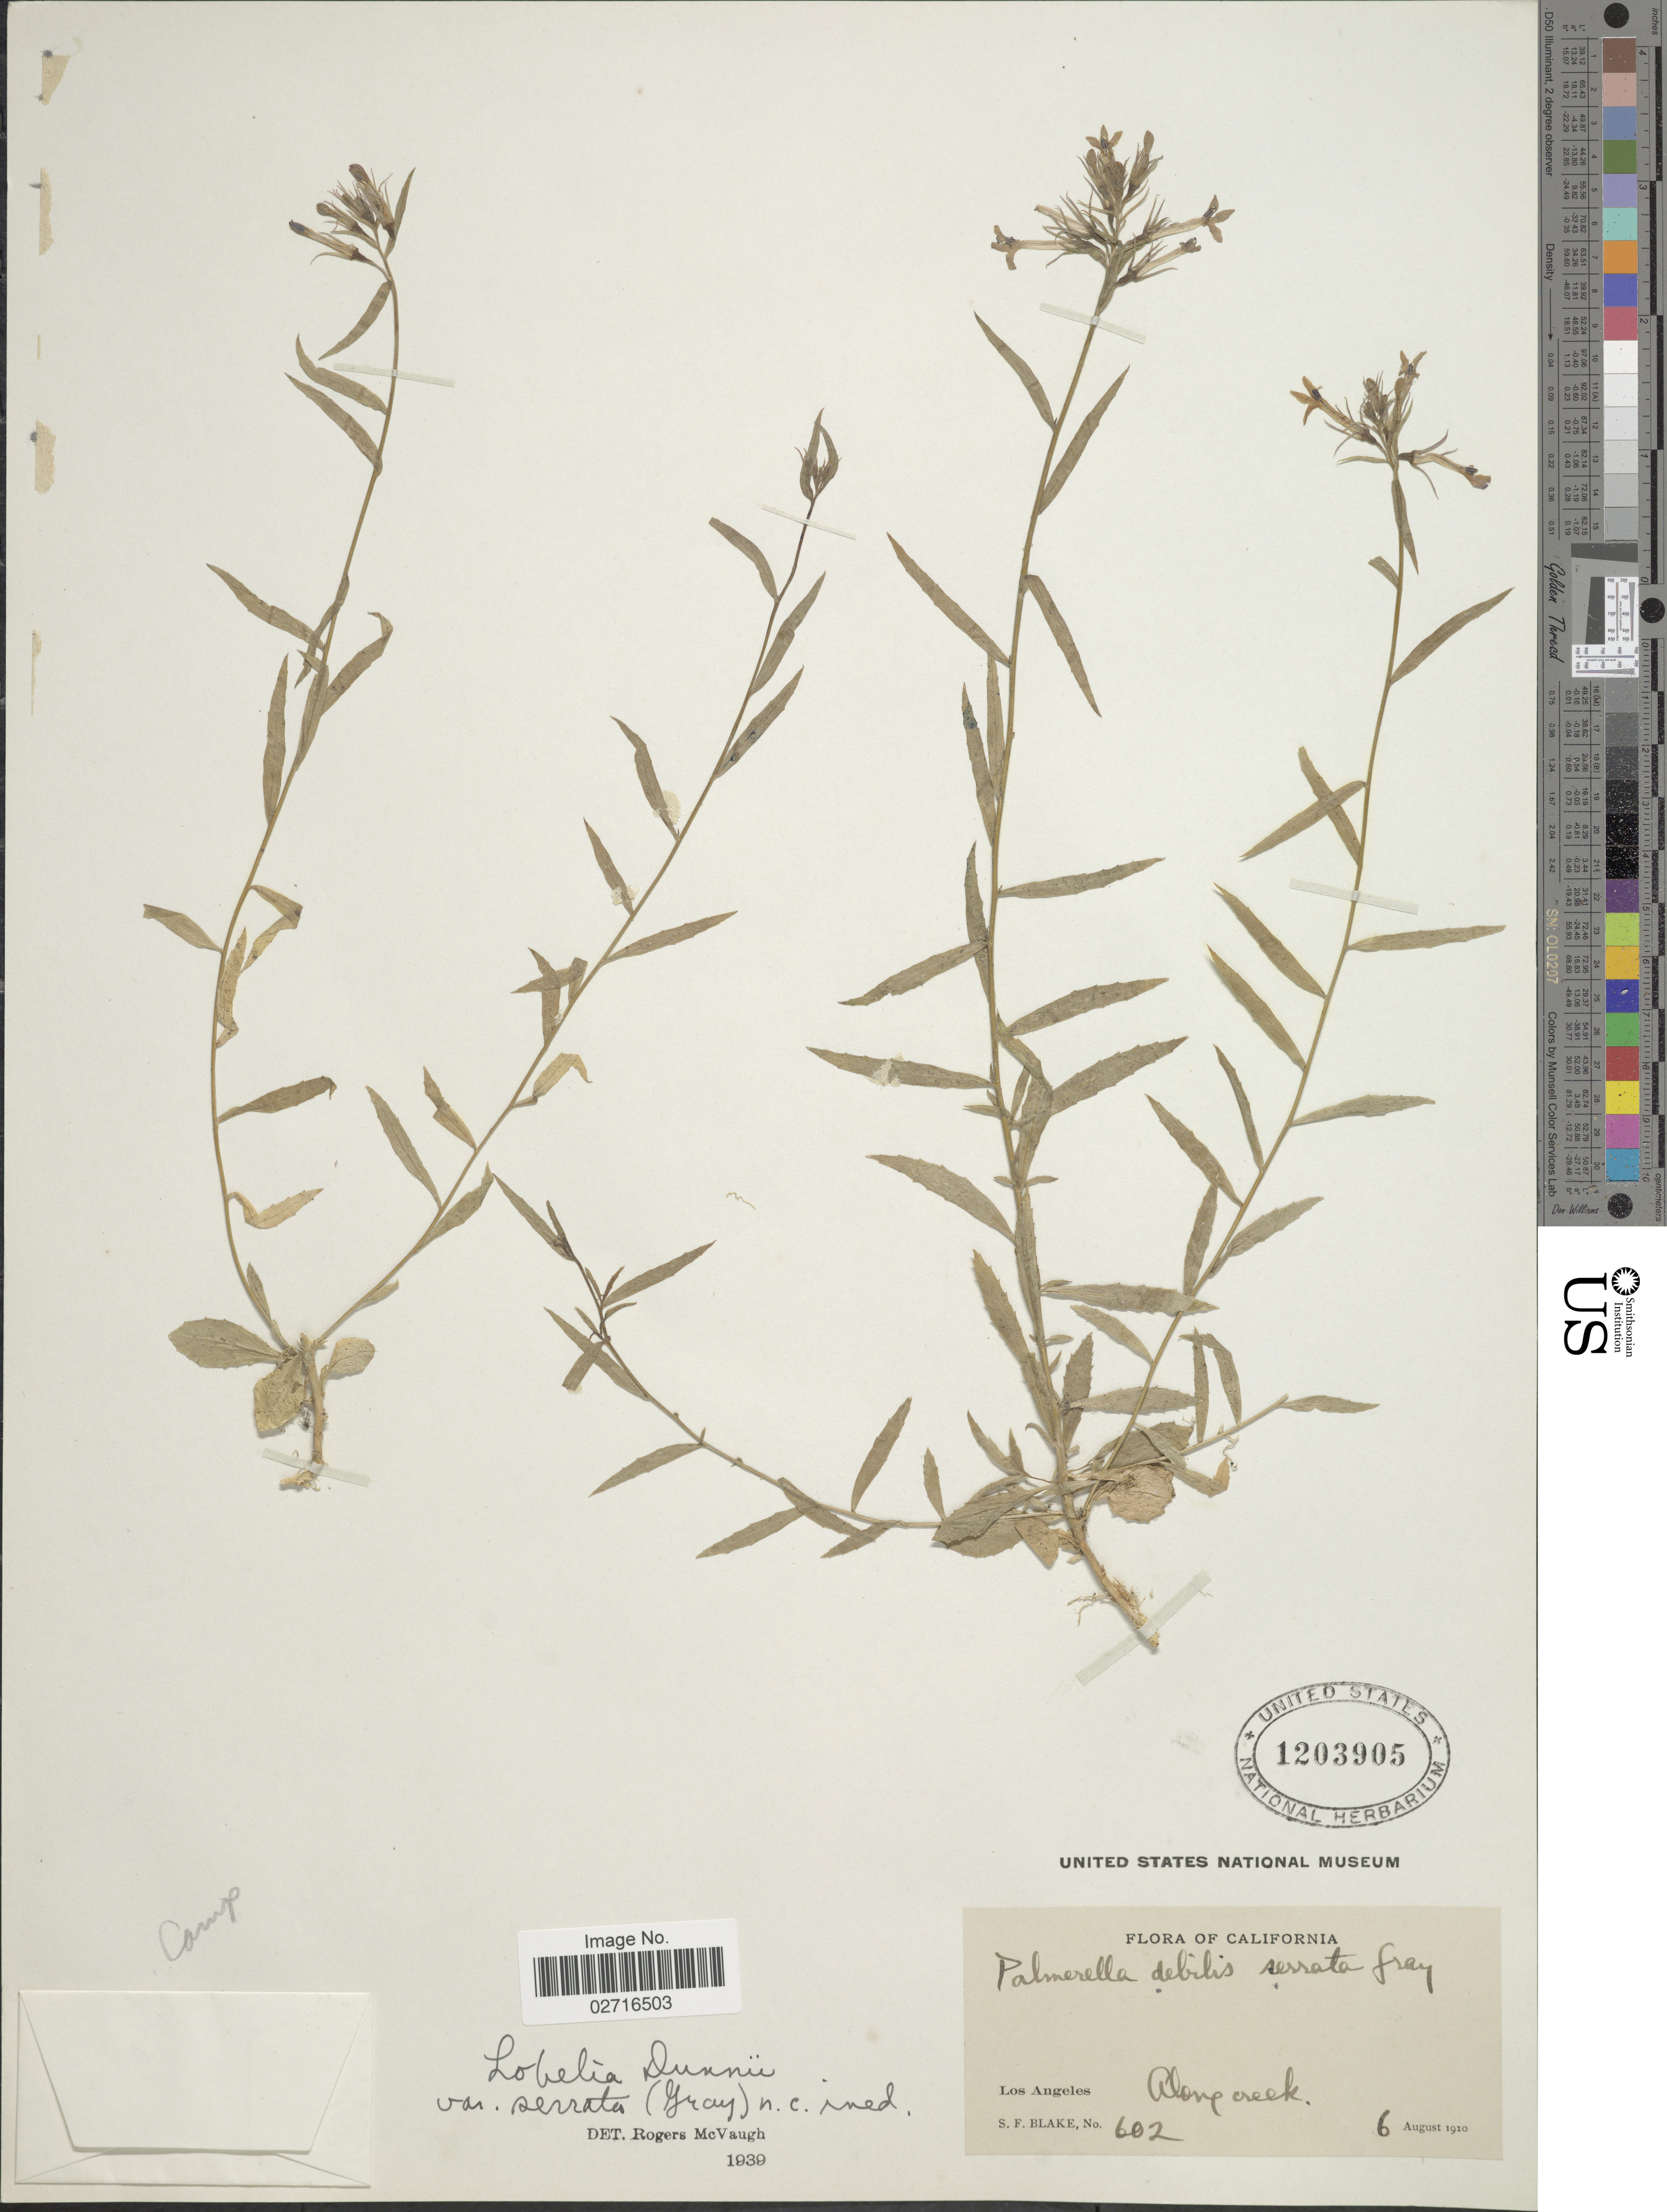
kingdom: Plantae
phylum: Tracheophyta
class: Magnoliopsida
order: Asterales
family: Campanulaceae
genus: Palmerella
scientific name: Palmerella debilis subsp. serrata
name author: (A. Gray) Lammers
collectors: S. Blake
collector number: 602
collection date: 1910-08-06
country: United States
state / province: California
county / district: Los Angeles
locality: Los Angeles, along creek.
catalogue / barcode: US 1203905